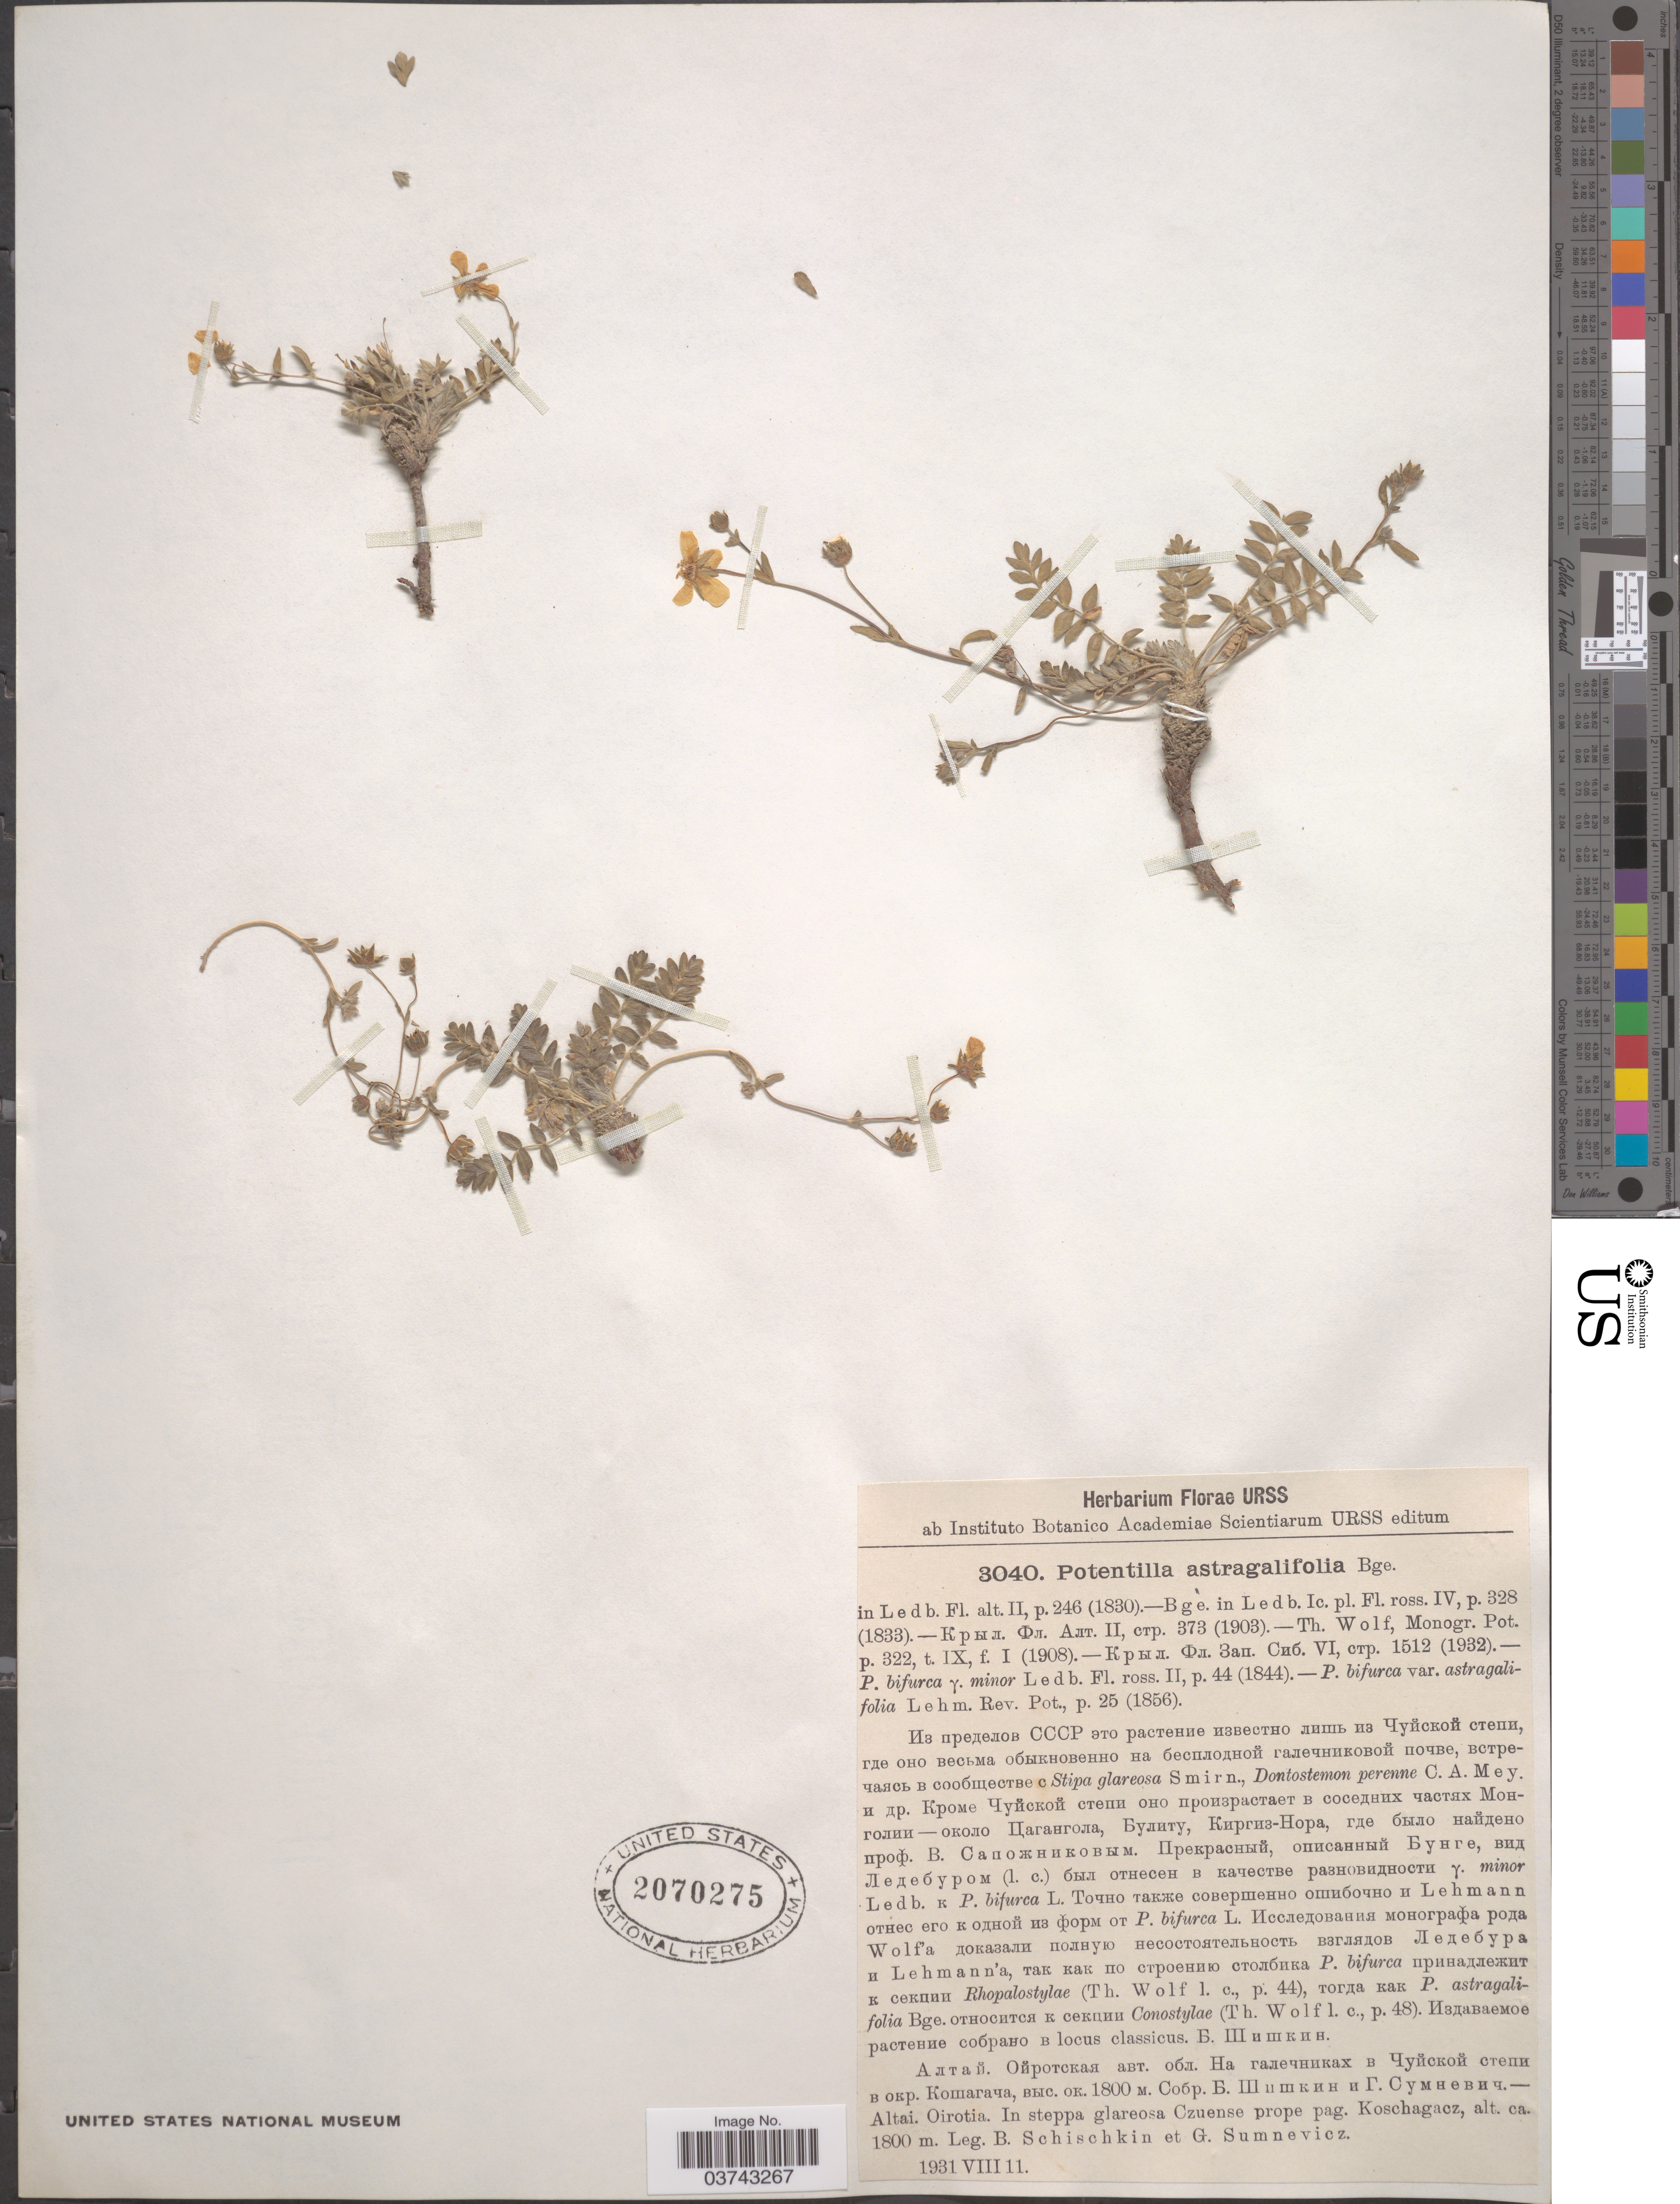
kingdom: Plantae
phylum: Tracheophyta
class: Magnoliopsida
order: Rosales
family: Rosaceae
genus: Potentilla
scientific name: Potentilla astragalifolia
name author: Bunge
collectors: B. Schischkin & G. Sumnevicz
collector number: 3040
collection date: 1931-08-11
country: Russian Federation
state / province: Altai Republic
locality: Altai. Oirotia. In steppa glareosa Czuense prope pag. Koschagacz.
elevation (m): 1800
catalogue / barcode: US 2070275